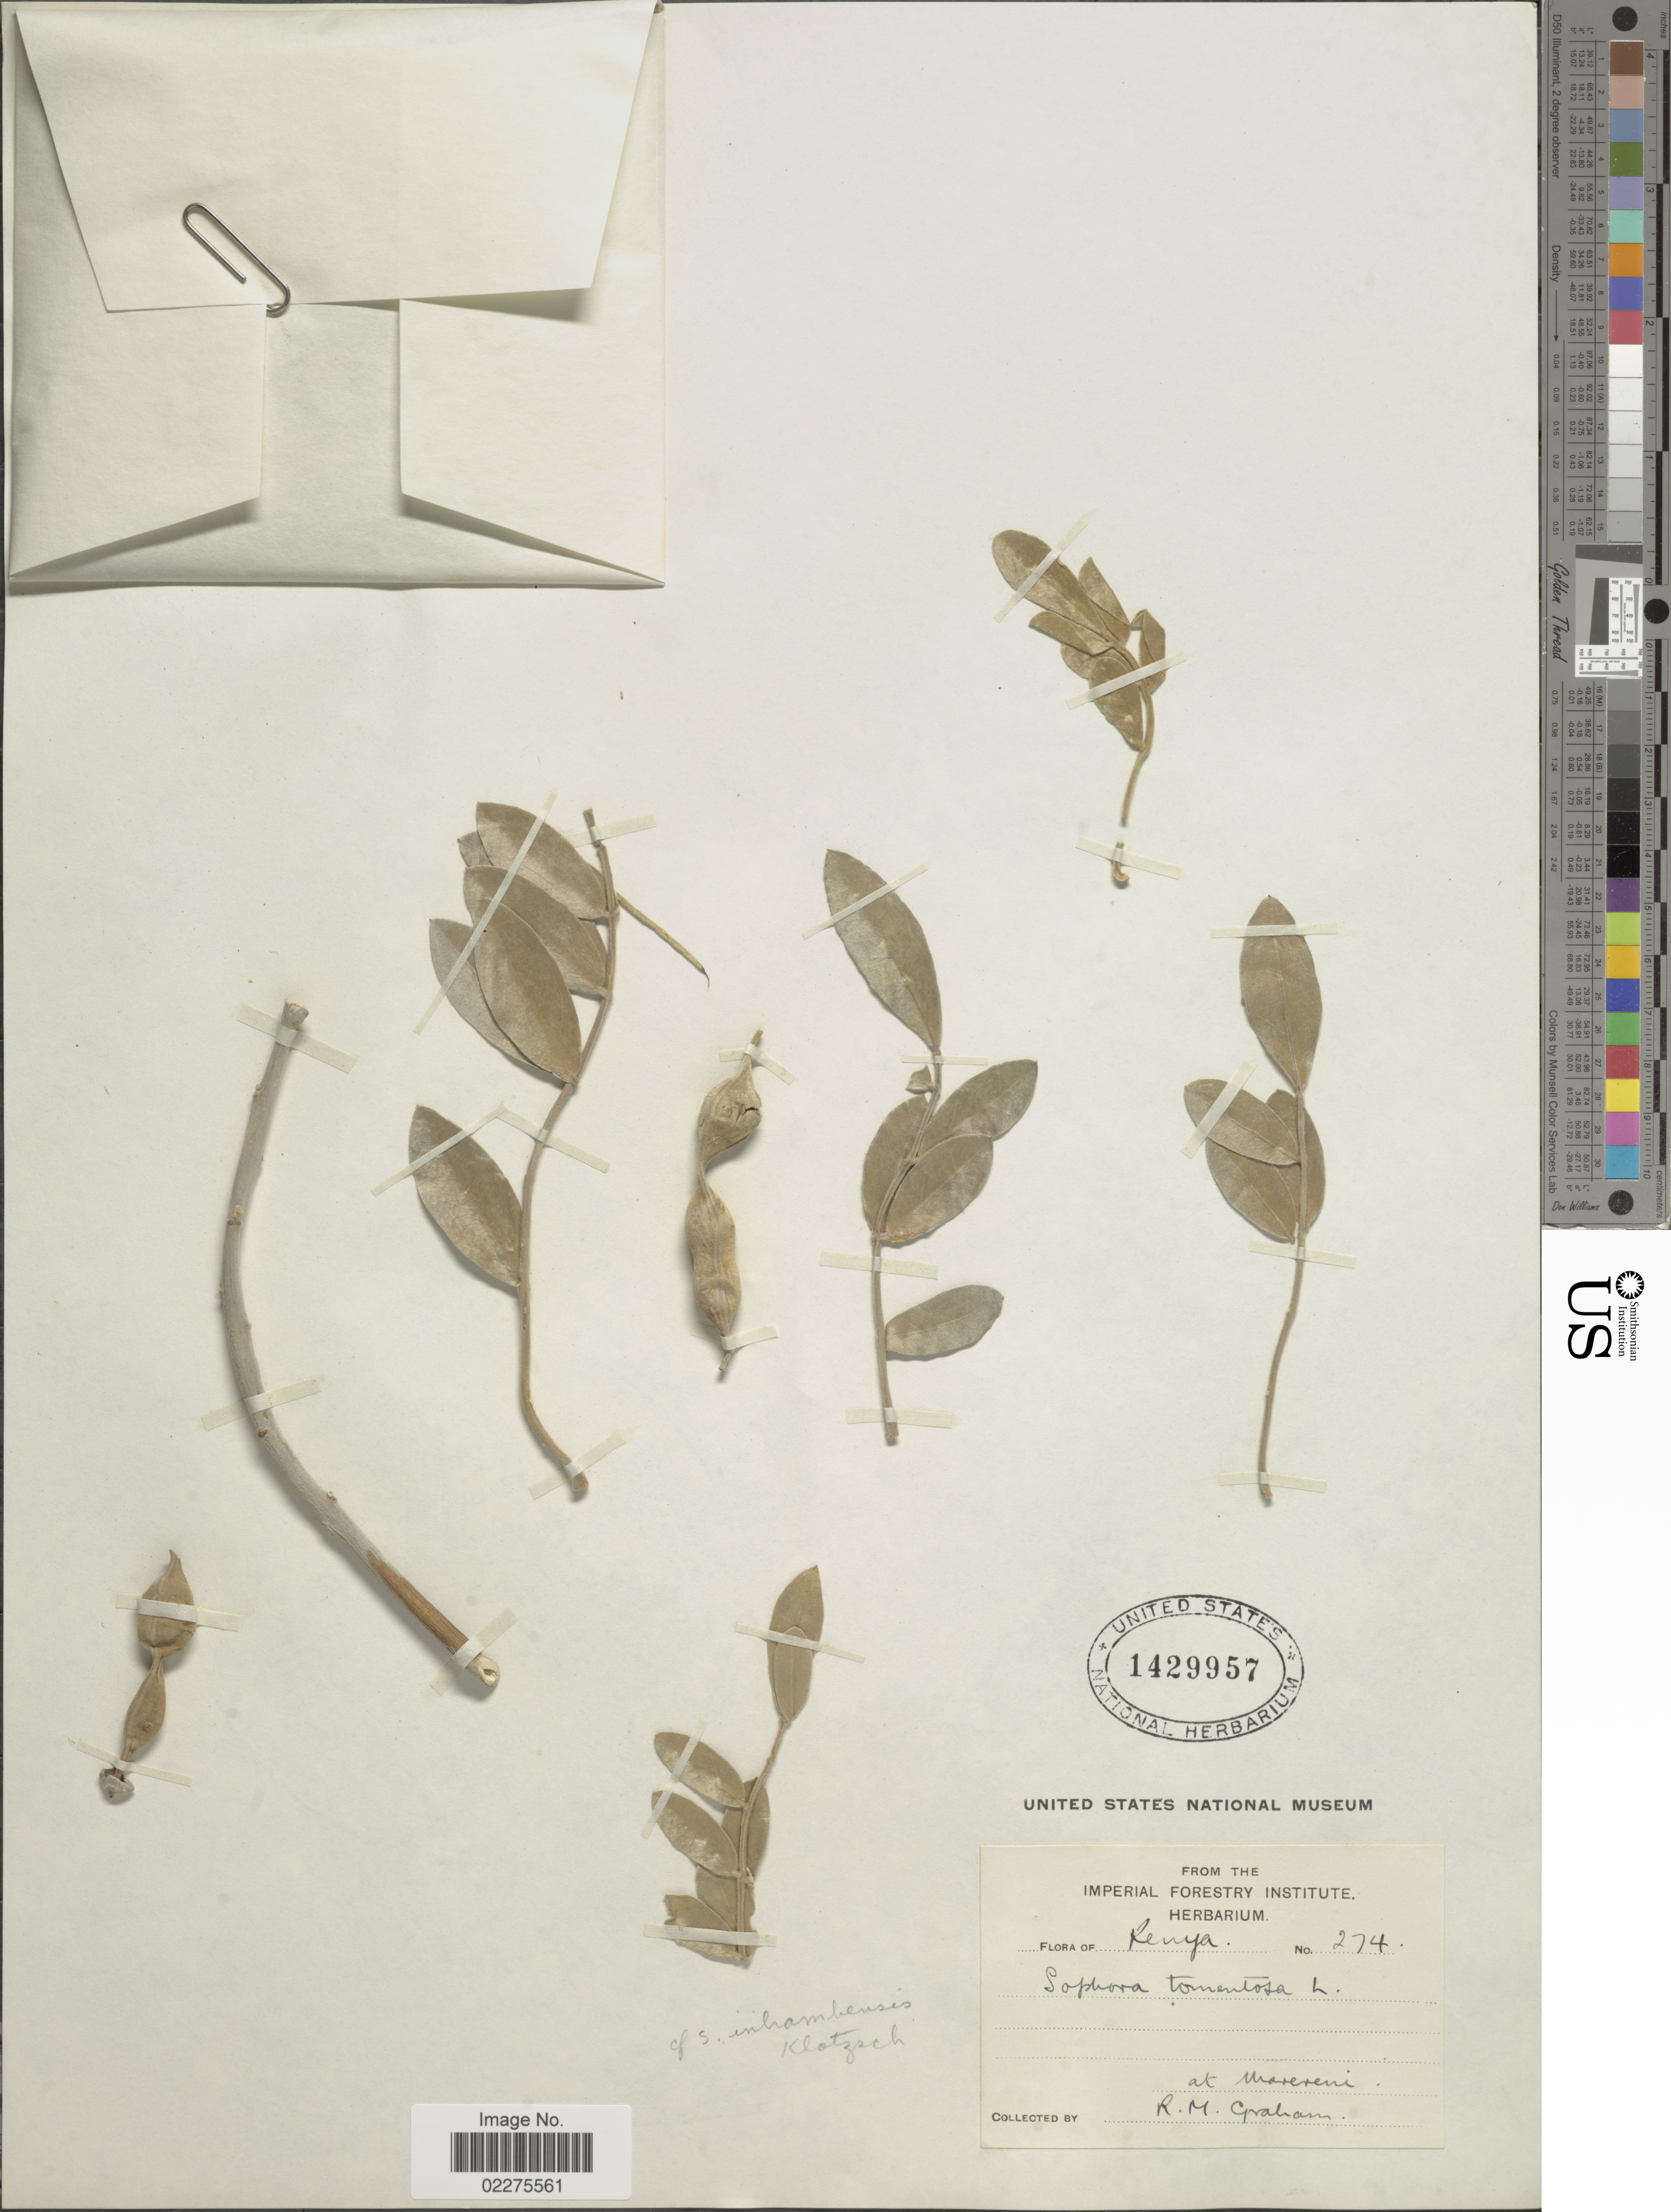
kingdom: Plantae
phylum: Tracheophyta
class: Magnoliopsida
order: Fabales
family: Fabaceae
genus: Sophora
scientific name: Sophora inhambanensis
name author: Klotzsch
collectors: R. M. Graham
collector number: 274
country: Kenya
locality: Masereni [interpreted]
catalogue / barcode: US 1429957